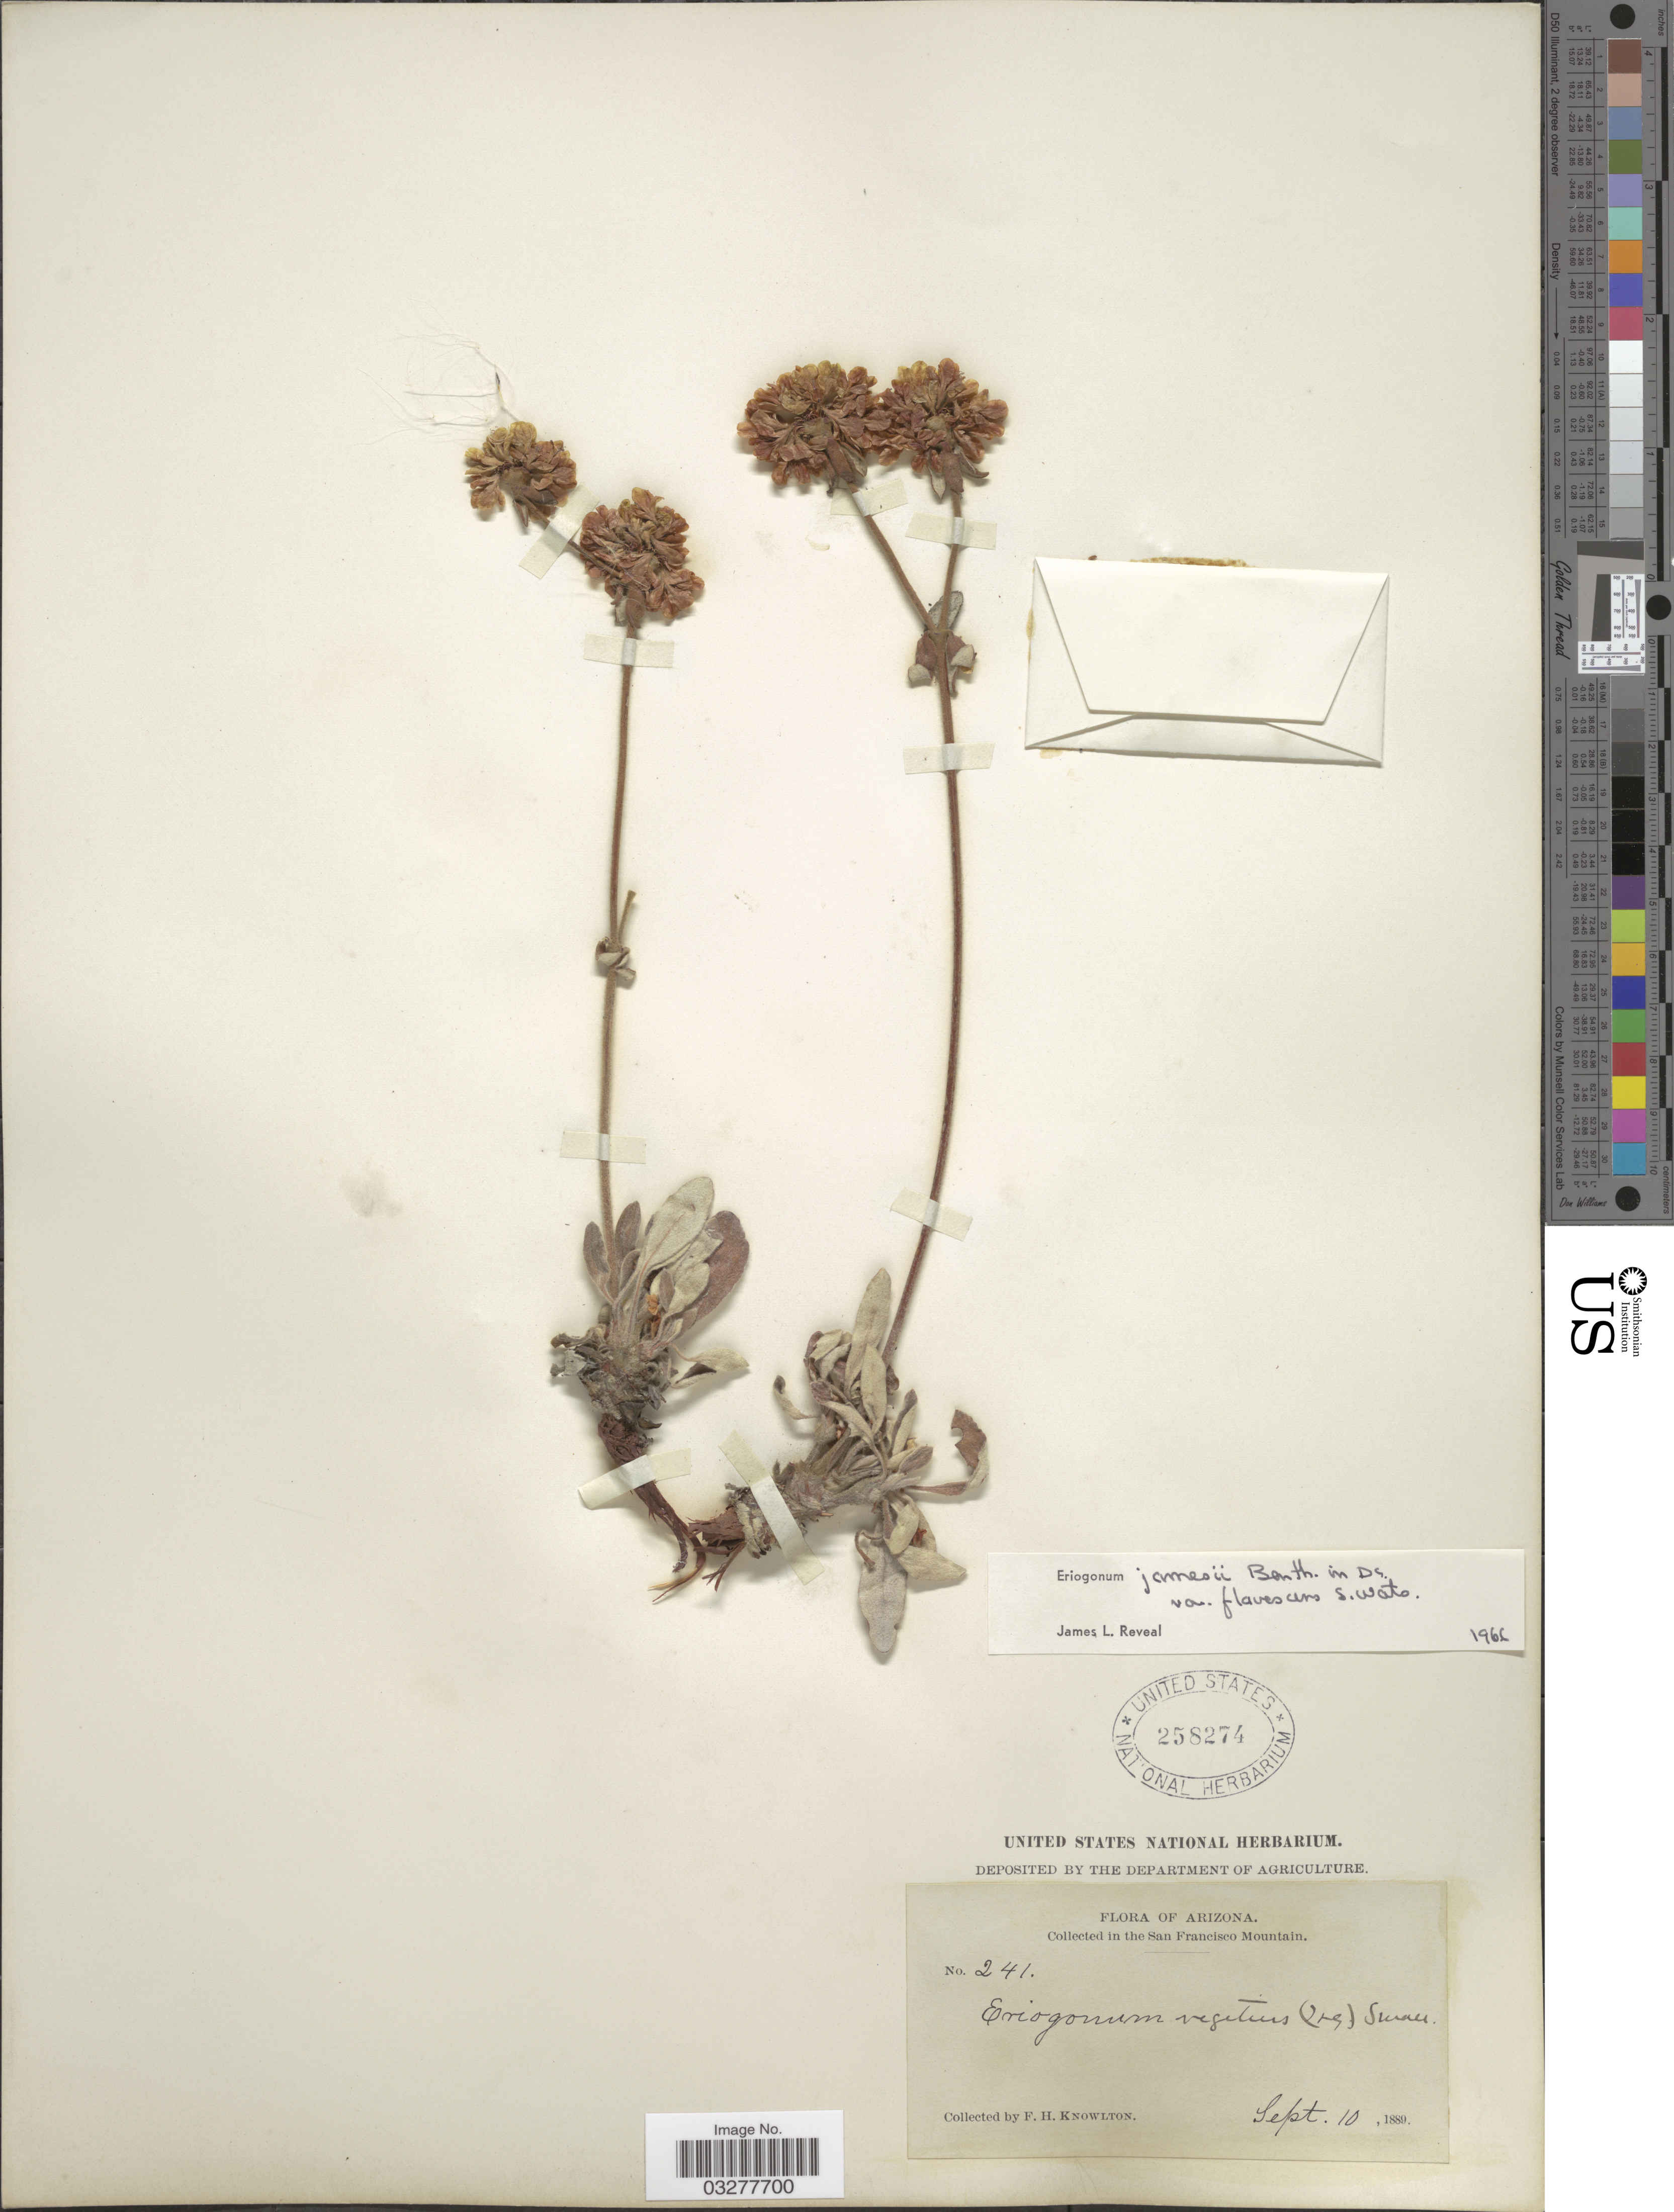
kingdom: Plantae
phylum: Tracheophyta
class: Magnoliopsida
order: Caryophyllales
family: Polygonaceae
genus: Eriogonum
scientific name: Eriogonum jamesii var. flavescens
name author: S. Watson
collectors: F. H. Knowlton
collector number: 241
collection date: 1889-09-10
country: United States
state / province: Arizona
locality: San Francisco Mountain.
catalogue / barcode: US 258274